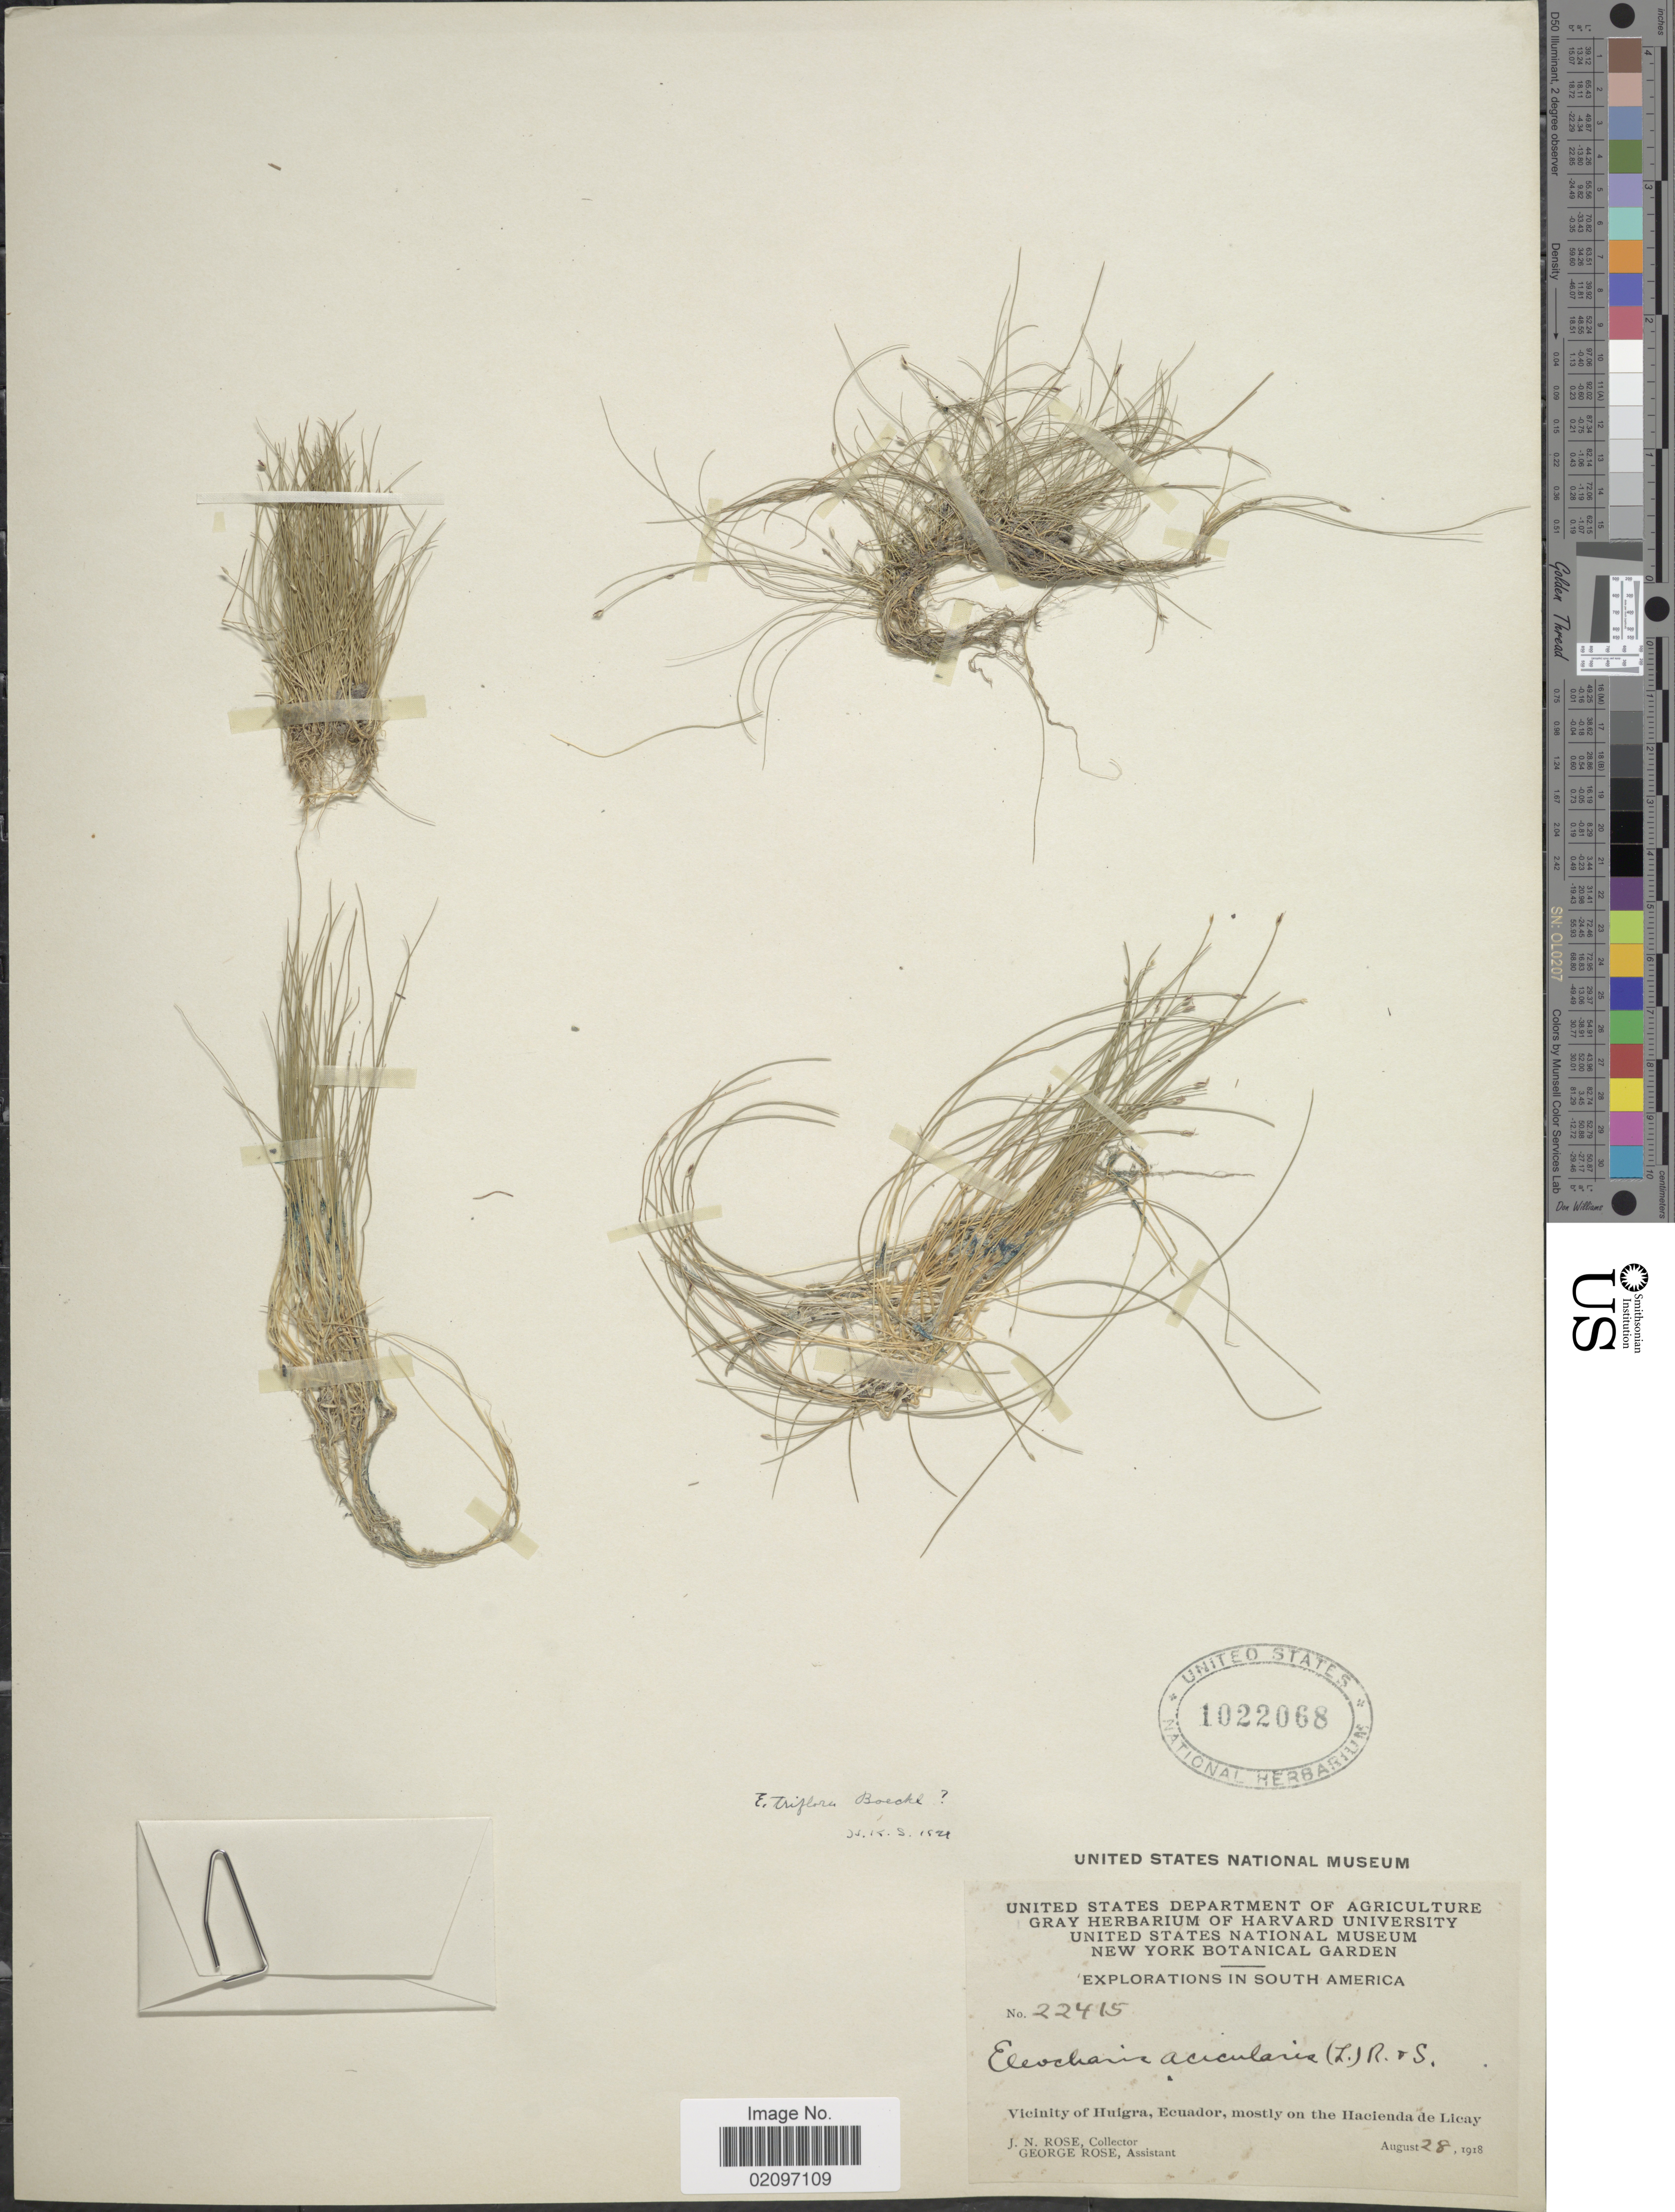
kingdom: Plantae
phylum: Tracheophyta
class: Liliopsida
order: Poales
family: Cyperaceae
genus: Eleocharis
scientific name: Eleocharis retroflexa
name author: (Poir.) Urb.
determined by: Strong, Mark T., (BOT), Smithsonian Institution - National Museum of Natural History (UNITED STATES)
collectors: J. N. Rose & G. Rose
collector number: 22415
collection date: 1918-08-28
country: Ecuador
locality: Vicinity of Huigra, mostly on the Hacienda de Licay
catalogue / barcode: US 1022068